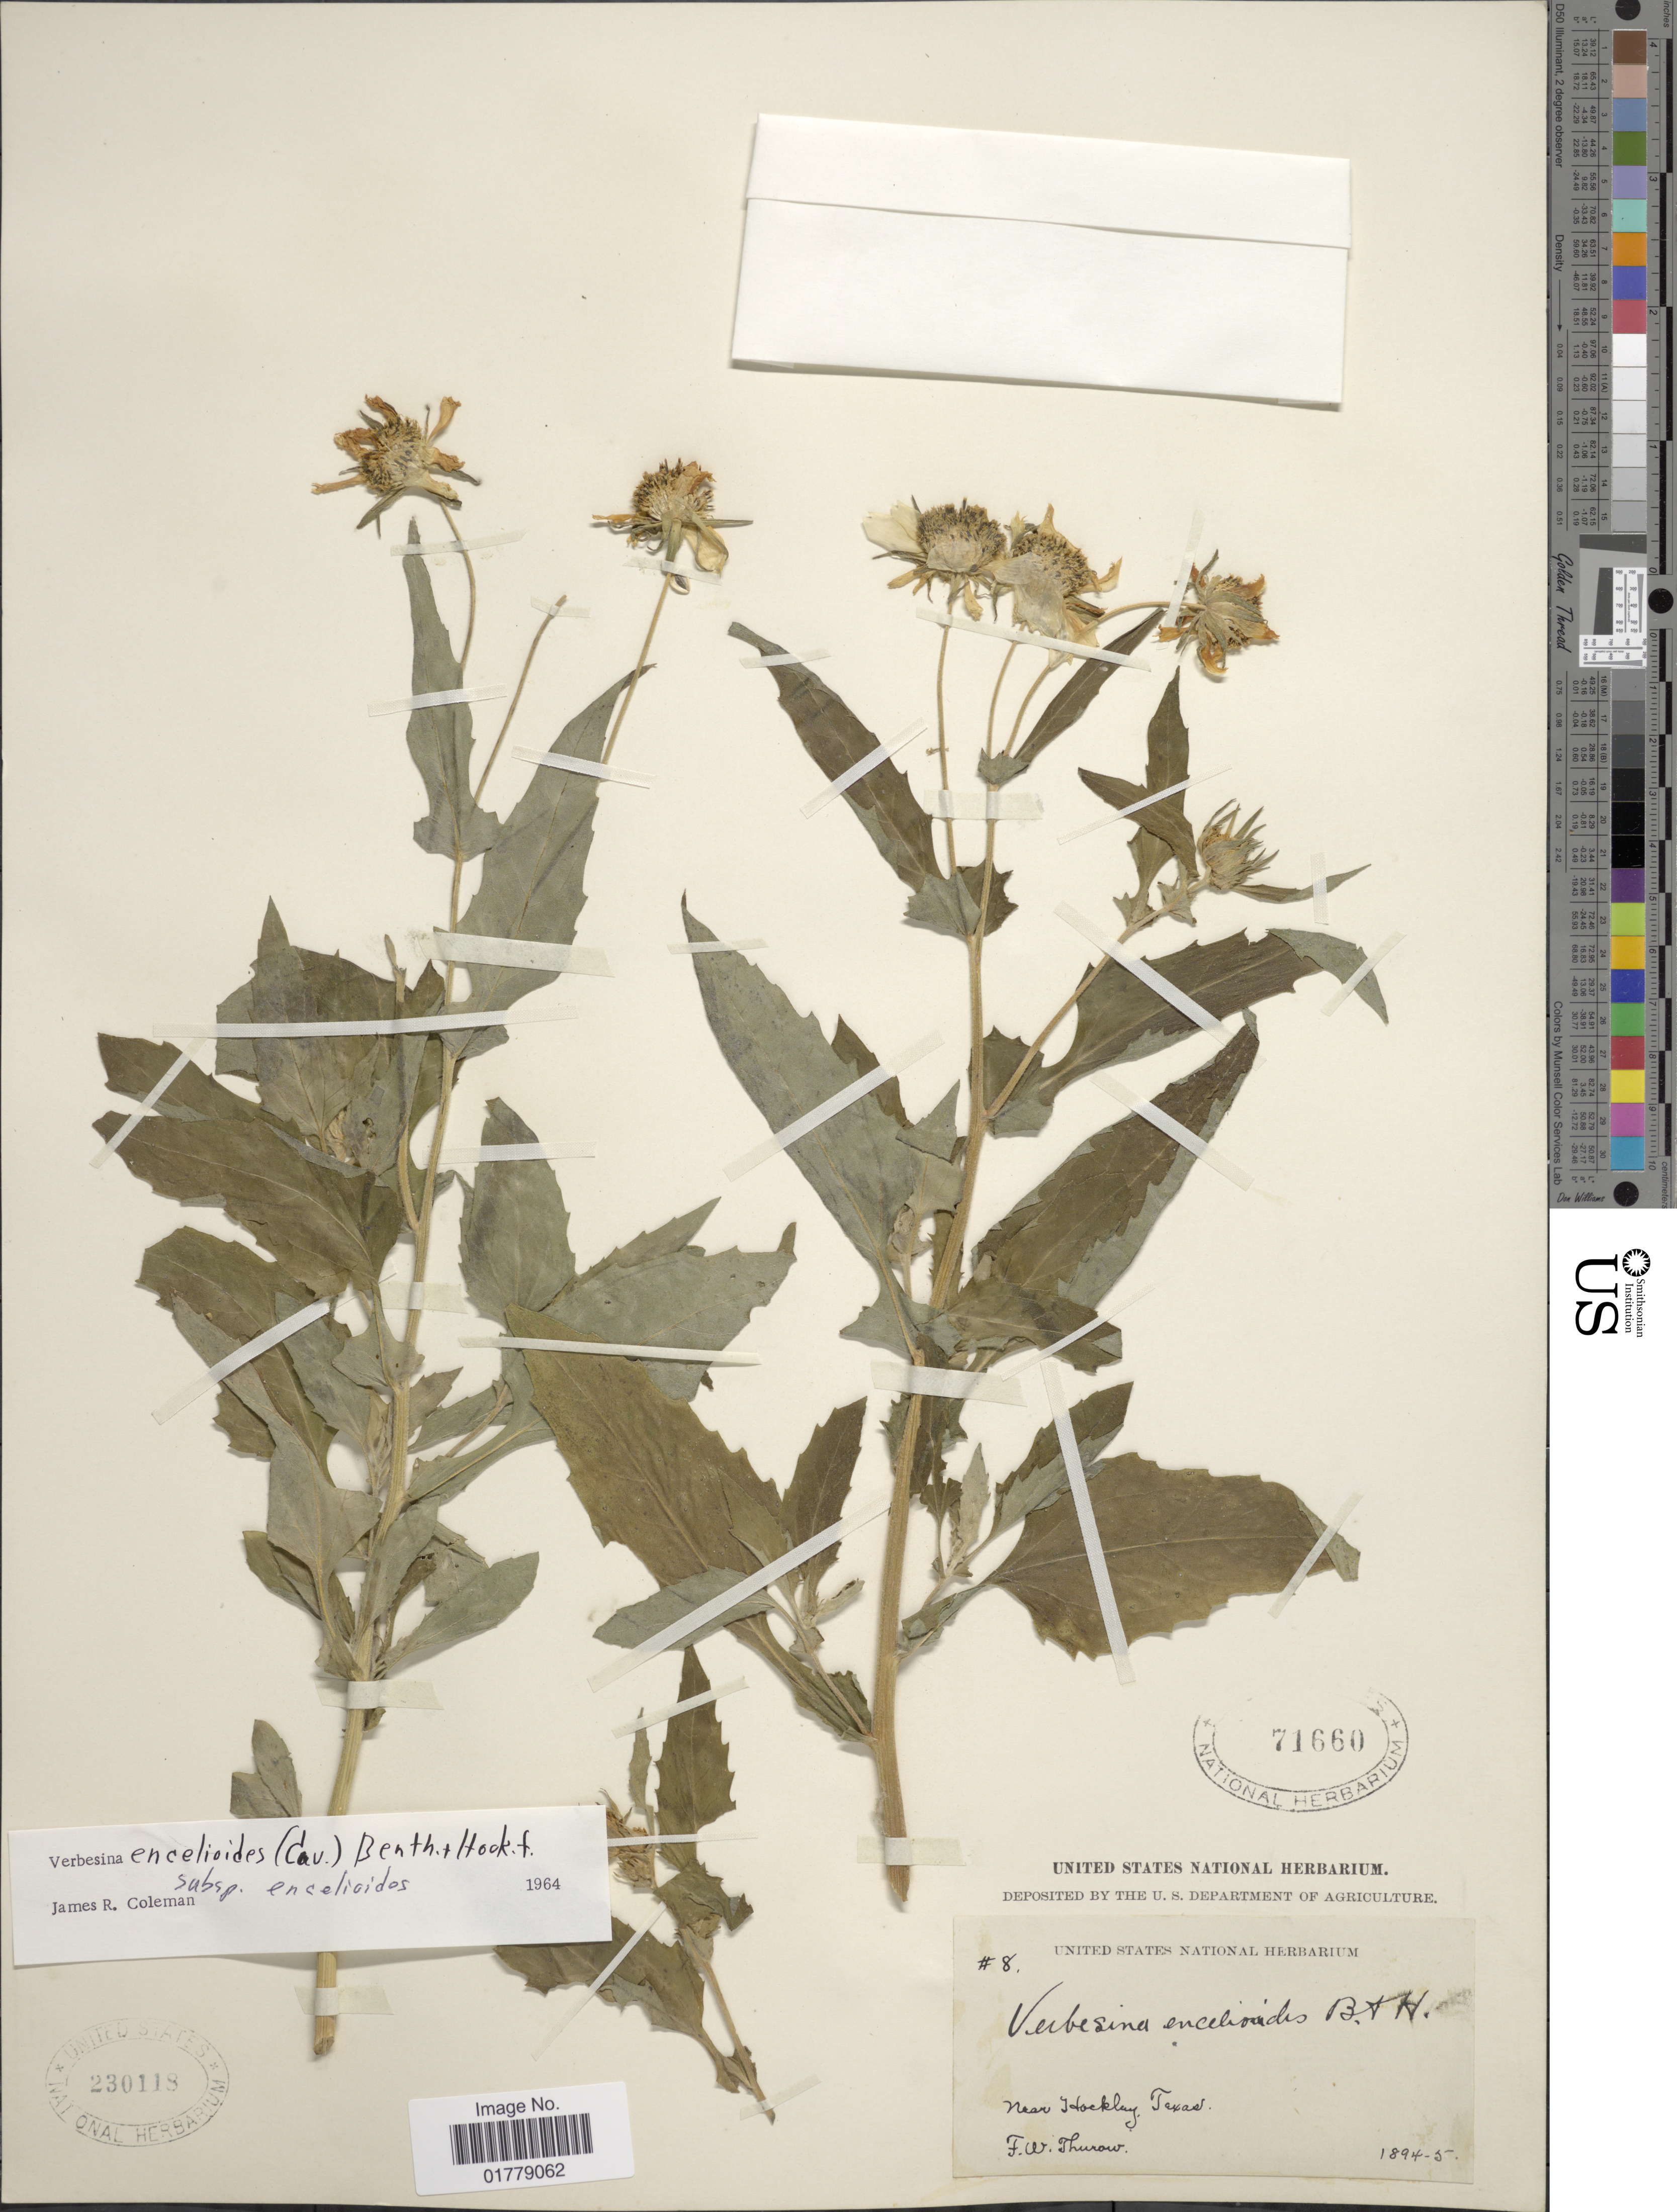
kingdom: Plantae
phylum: Tracheophyta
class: Magnoliopsida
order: Asterales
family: Asteraceae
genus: Verbesina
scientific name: Verbesina encelioides subsp. encelioides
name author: (Cav.) Benth. & Hook.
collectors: F. W. Thurow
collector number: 8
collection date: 1894/1895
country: United States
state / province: Texas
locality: Near Hockley, Texas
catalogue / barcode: US 71660